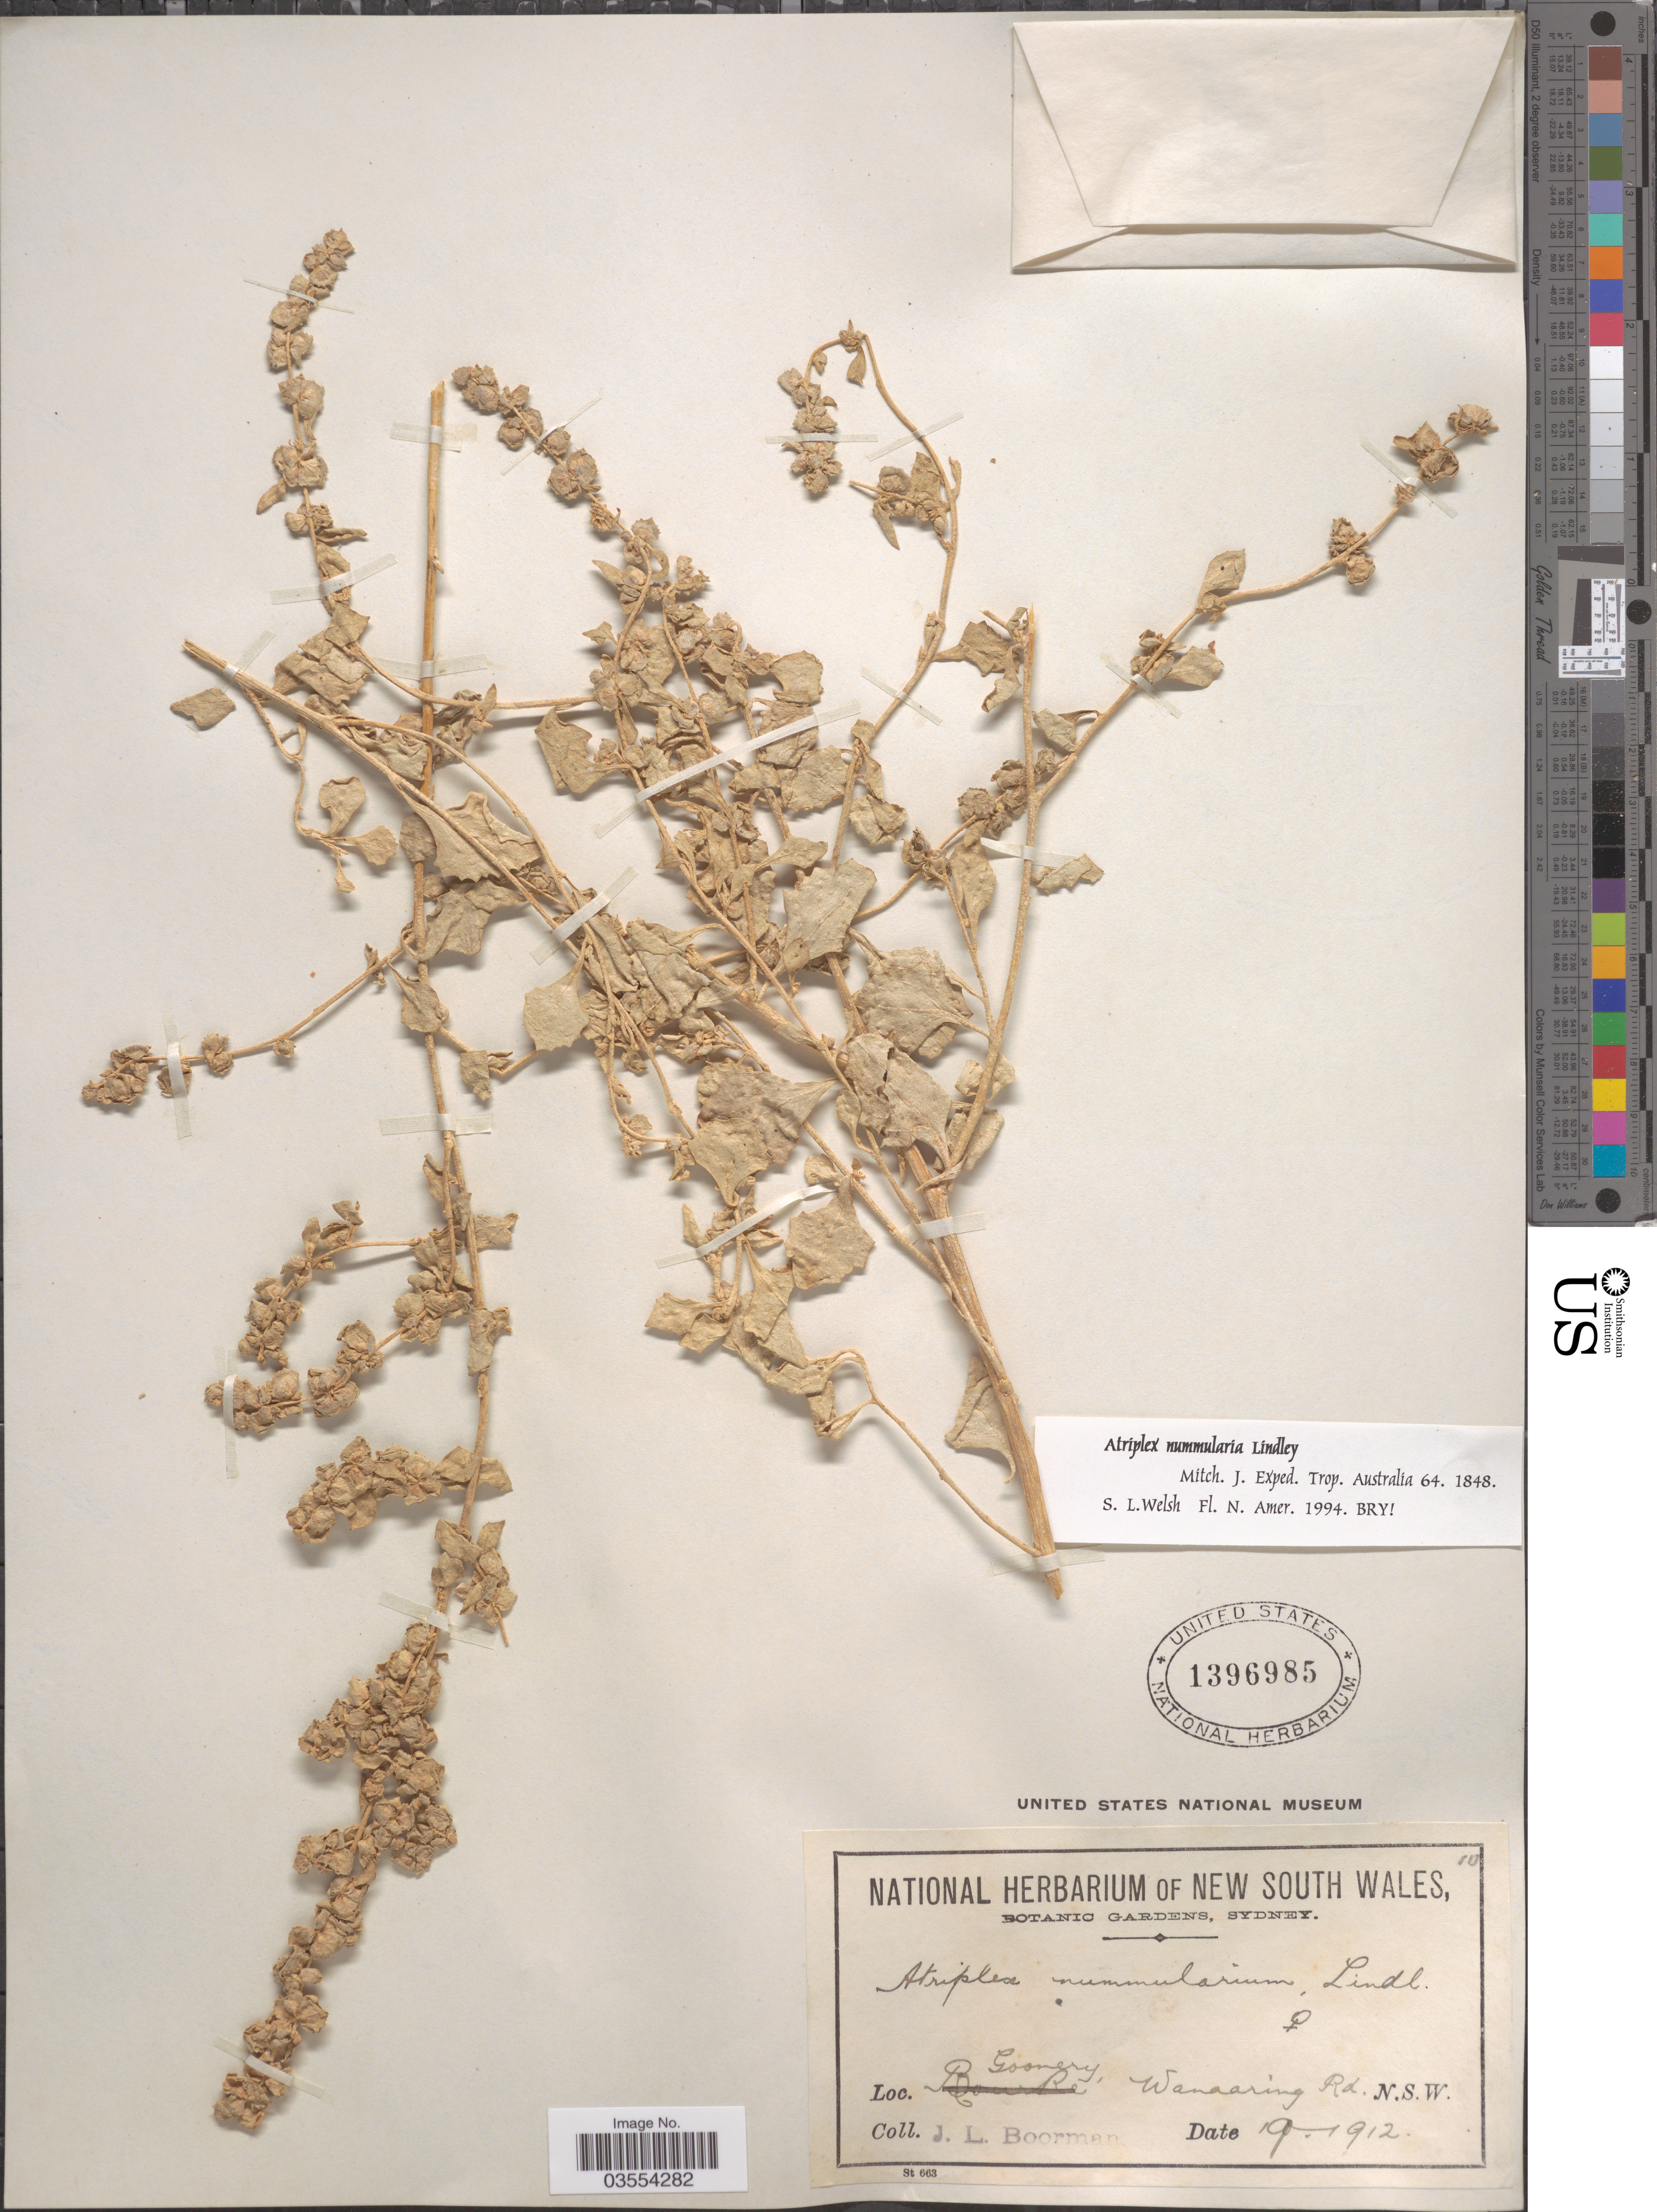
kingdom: Plantae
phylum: Tracheophyta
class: Magnoliopsida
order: Caryophyllales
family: Amaranthaceae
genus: Atriplex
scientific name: Atriplex nummularia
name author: Lindl.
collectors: J. Boorman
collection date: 1912-09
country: Australia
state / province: New South Wales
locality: Goonery, Wanaaring Rd.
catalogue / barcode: US 1396985